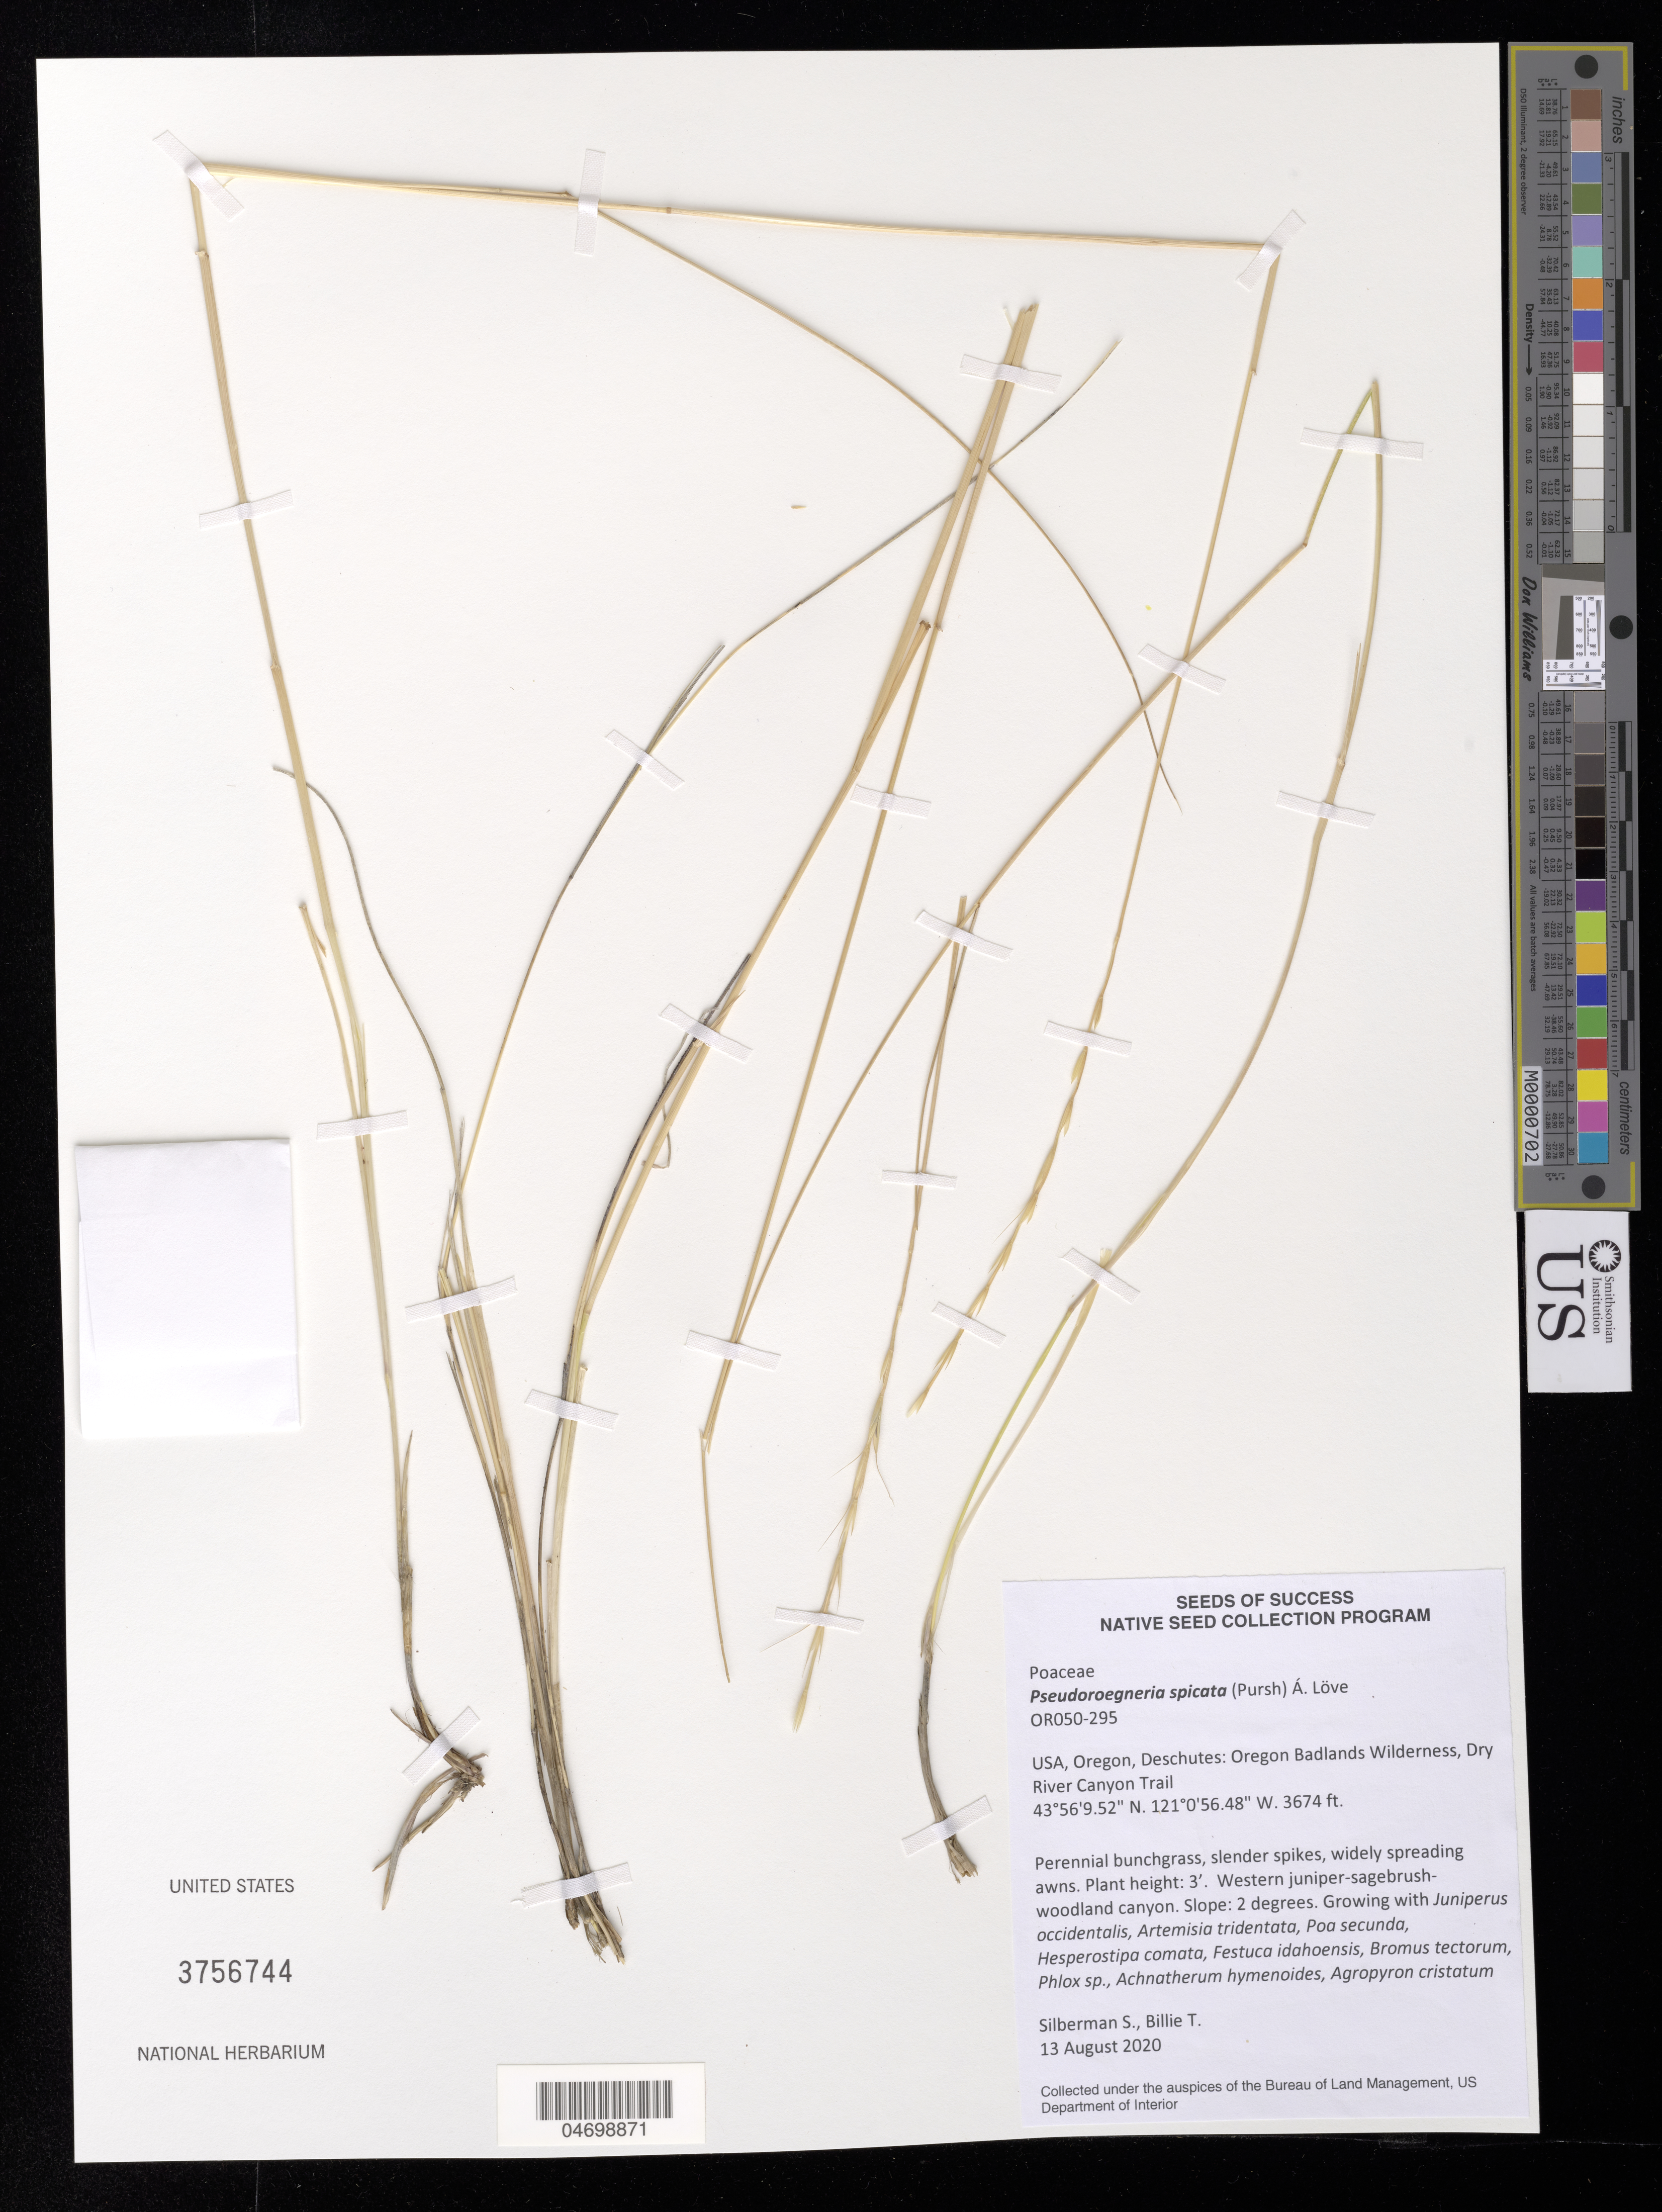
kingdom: Plantae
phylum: Tracheophyta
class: Liliopsida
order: Poales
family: Poaceae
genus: Pseudoroegneria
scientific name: Pseudoroegneria spicata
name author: (Pursh) Á. Löve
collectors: S. Silberman & T. Billie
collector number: OR050-295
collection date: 2020-08-13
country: United States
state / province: Oregon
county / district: Deschutes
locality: Oregon Badlands Wilderness, Dry River Canyon Trail.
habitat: Western juniper-sagebrush-woodland canyon. With Artemisia tridentata, Bromus tectorum, Phlox sp., etc.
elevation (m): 1120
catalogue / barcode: US 3756744